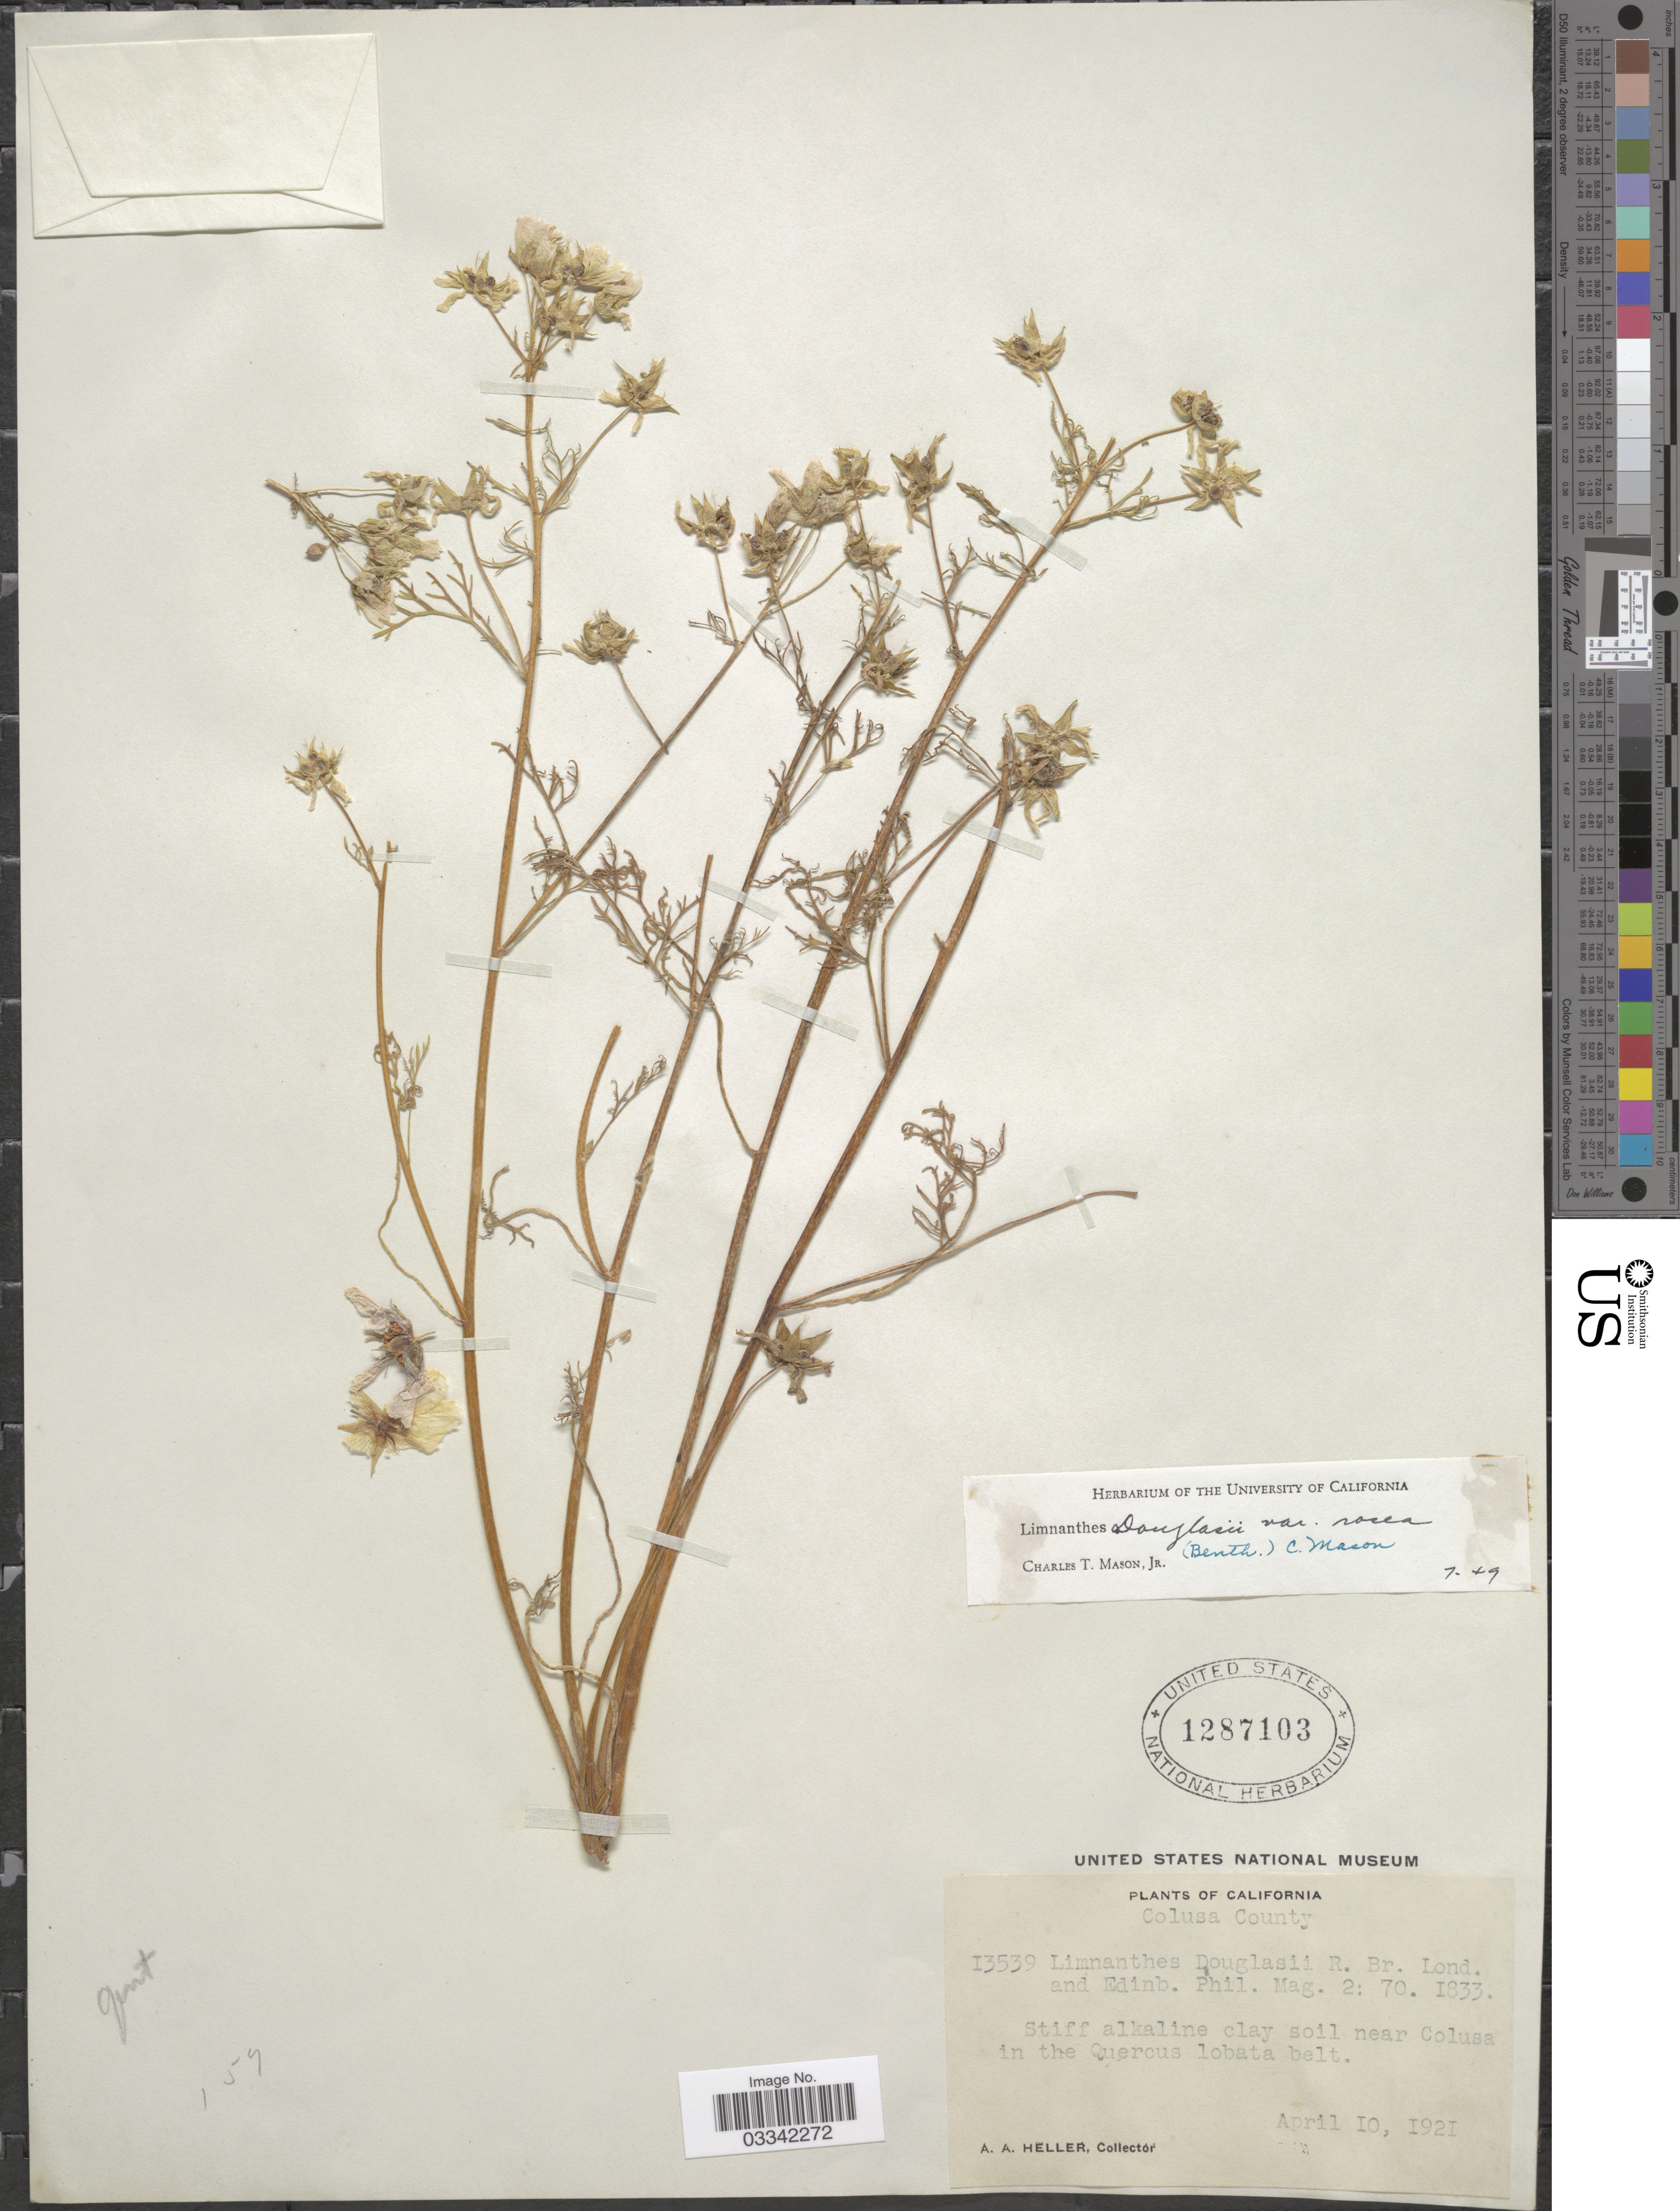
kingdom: Plantae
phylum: Tracheophyta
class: Magnoliopsida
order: Brassicales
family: Limnanthaceae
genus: Limnanthes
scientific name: Limnanthes douglasii var. rosea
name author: (Hartw. ex Benth.) Mason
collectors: A. A. Heller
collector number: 13539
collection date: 1921-04-10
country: United States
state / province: California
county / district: Colusa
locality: Colusa County.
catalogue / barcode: US 1287103